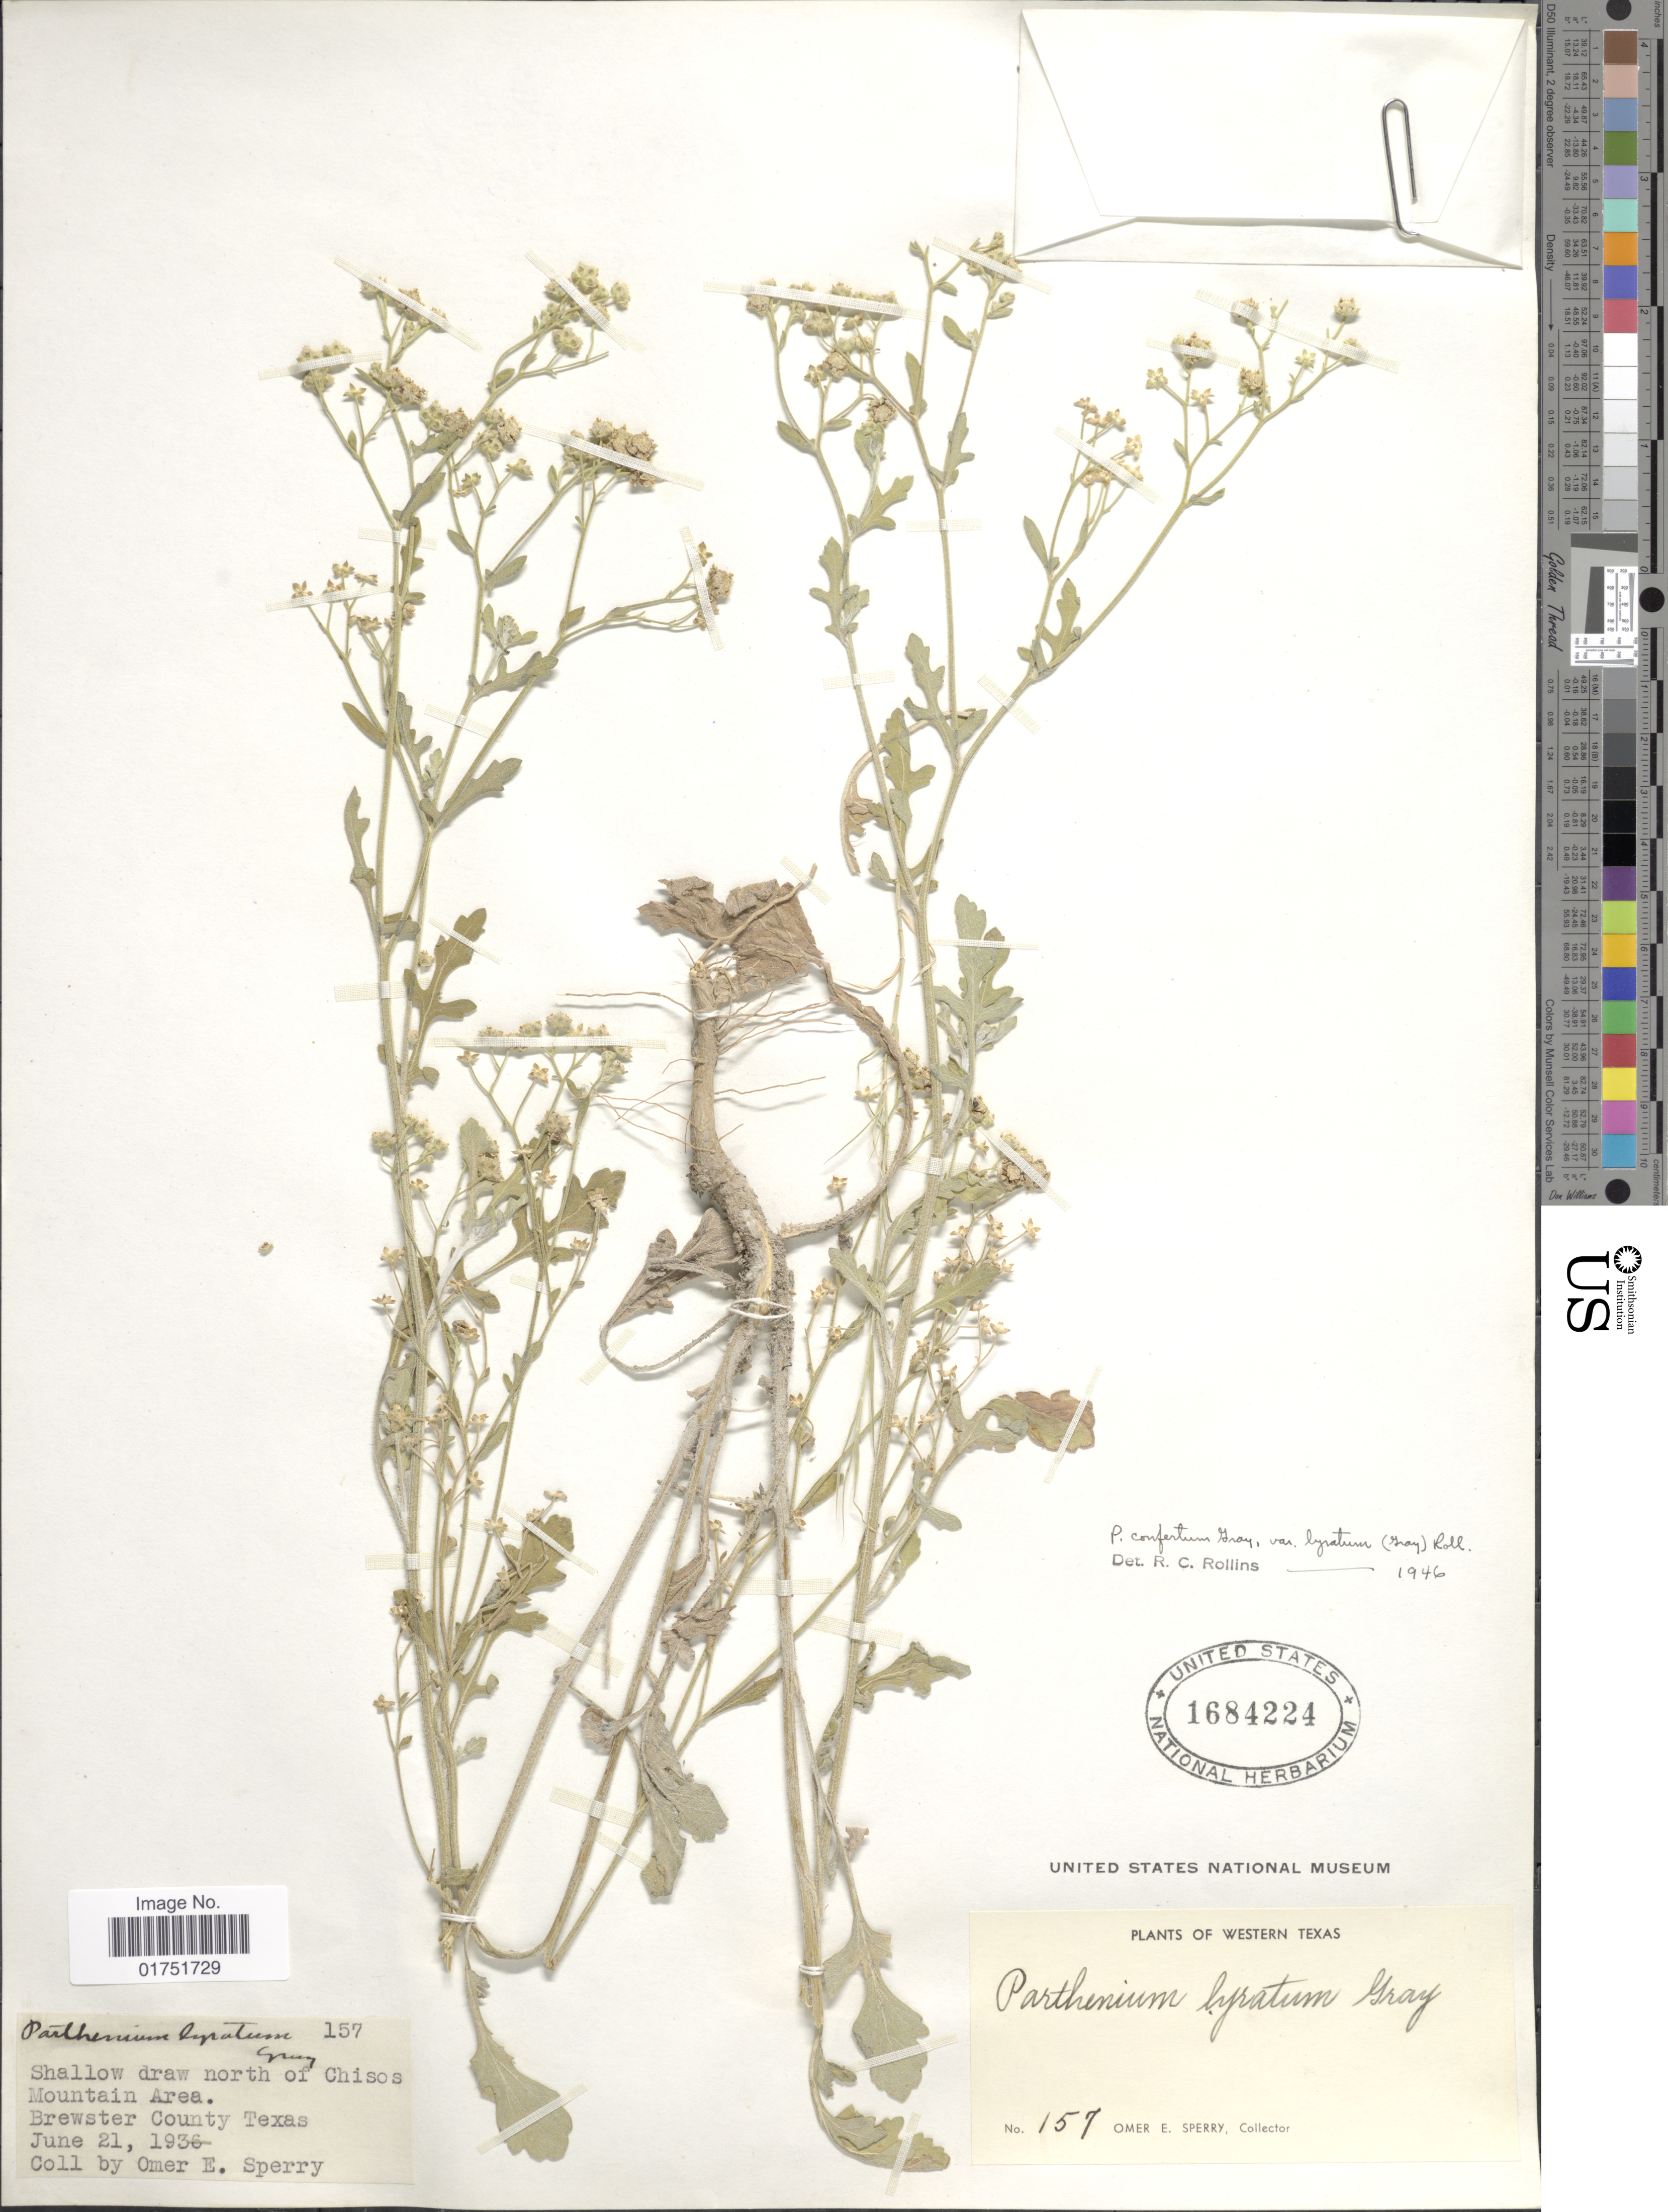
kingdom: Plantae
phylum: Tracheophyta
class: Magnoliopsida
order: Asterales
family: Asteraceae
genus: Parthenium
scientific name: Parthenium confertum var. lyratum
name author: (A. Gray) Rollins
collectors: O. E. Sperry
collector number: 157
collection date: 1936-06-21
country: United States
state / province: Texas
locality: Western Texas, north of Chisos Mountain Area, Brewster County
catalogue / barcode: US 1684224